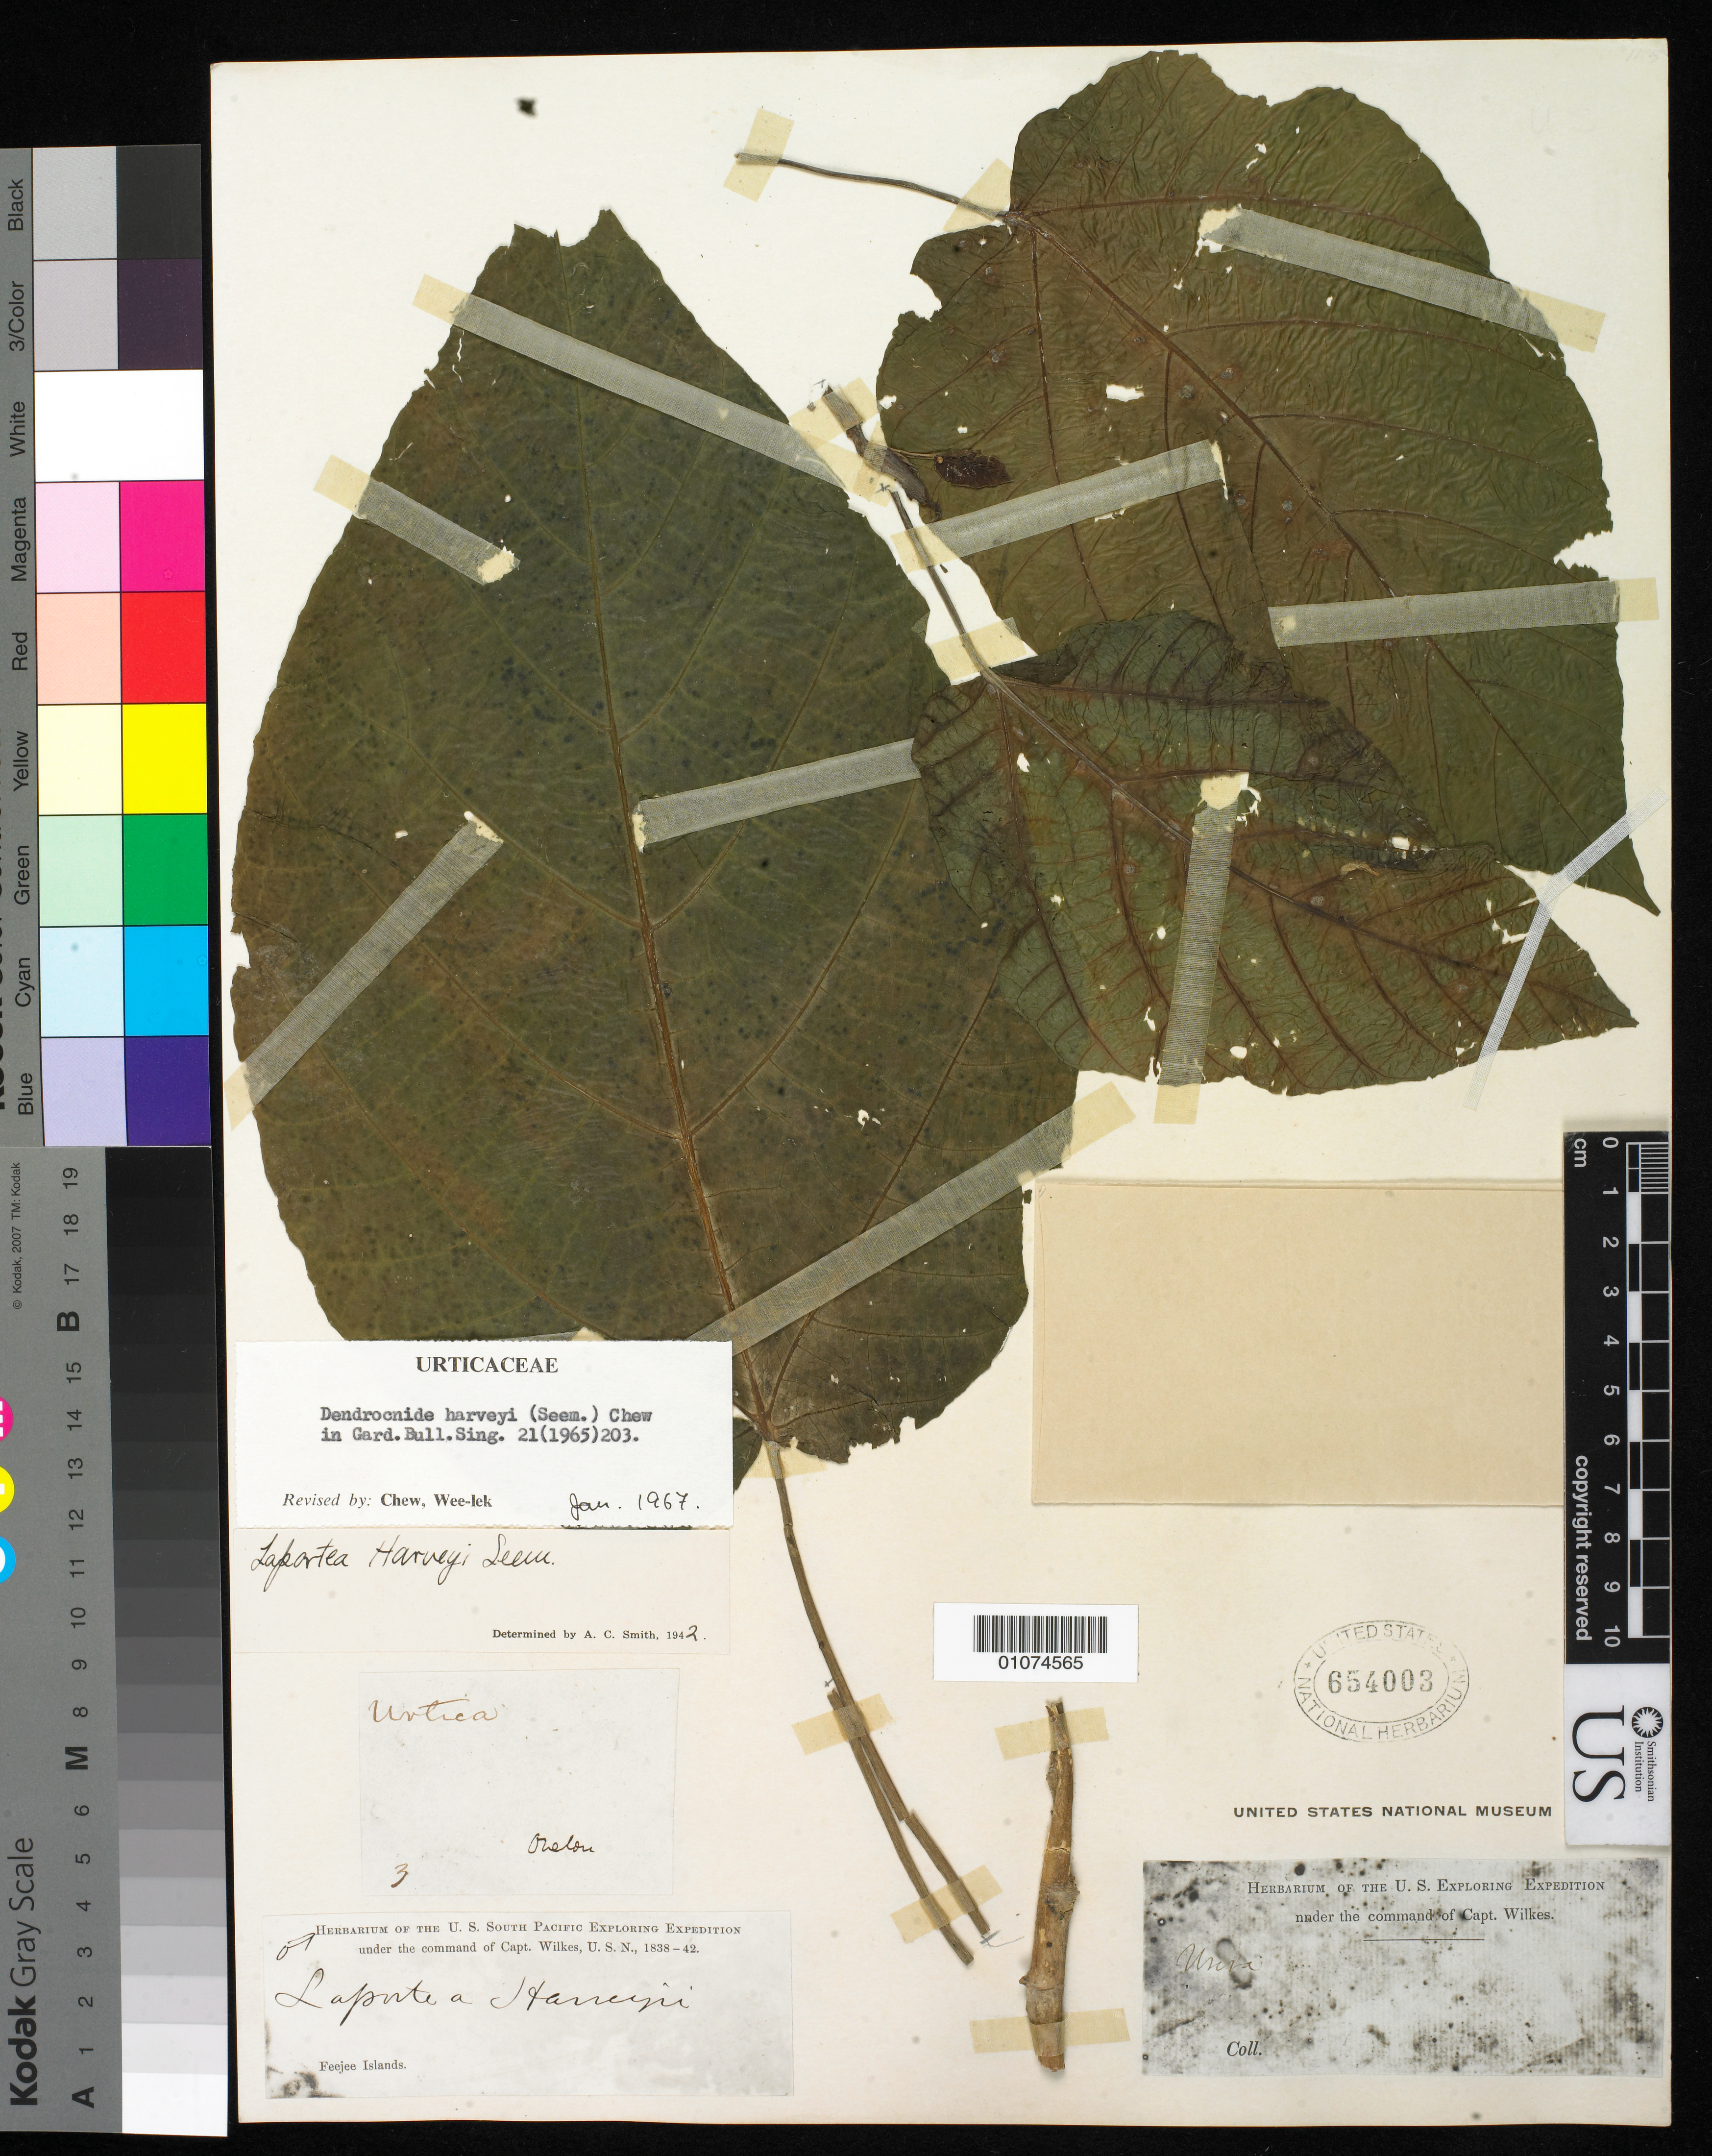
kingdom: Plantae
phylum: Tracheophyta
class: Magnoliopsida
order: Rosales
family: Urticaceae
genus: Dendrocnide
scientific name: Dendrocnide harveyi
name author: (Seem.) Chew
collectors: Wilkes Explor. Exped.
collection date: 1838/1842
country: Fiji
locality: Feejee Islands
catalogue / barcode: US 654003